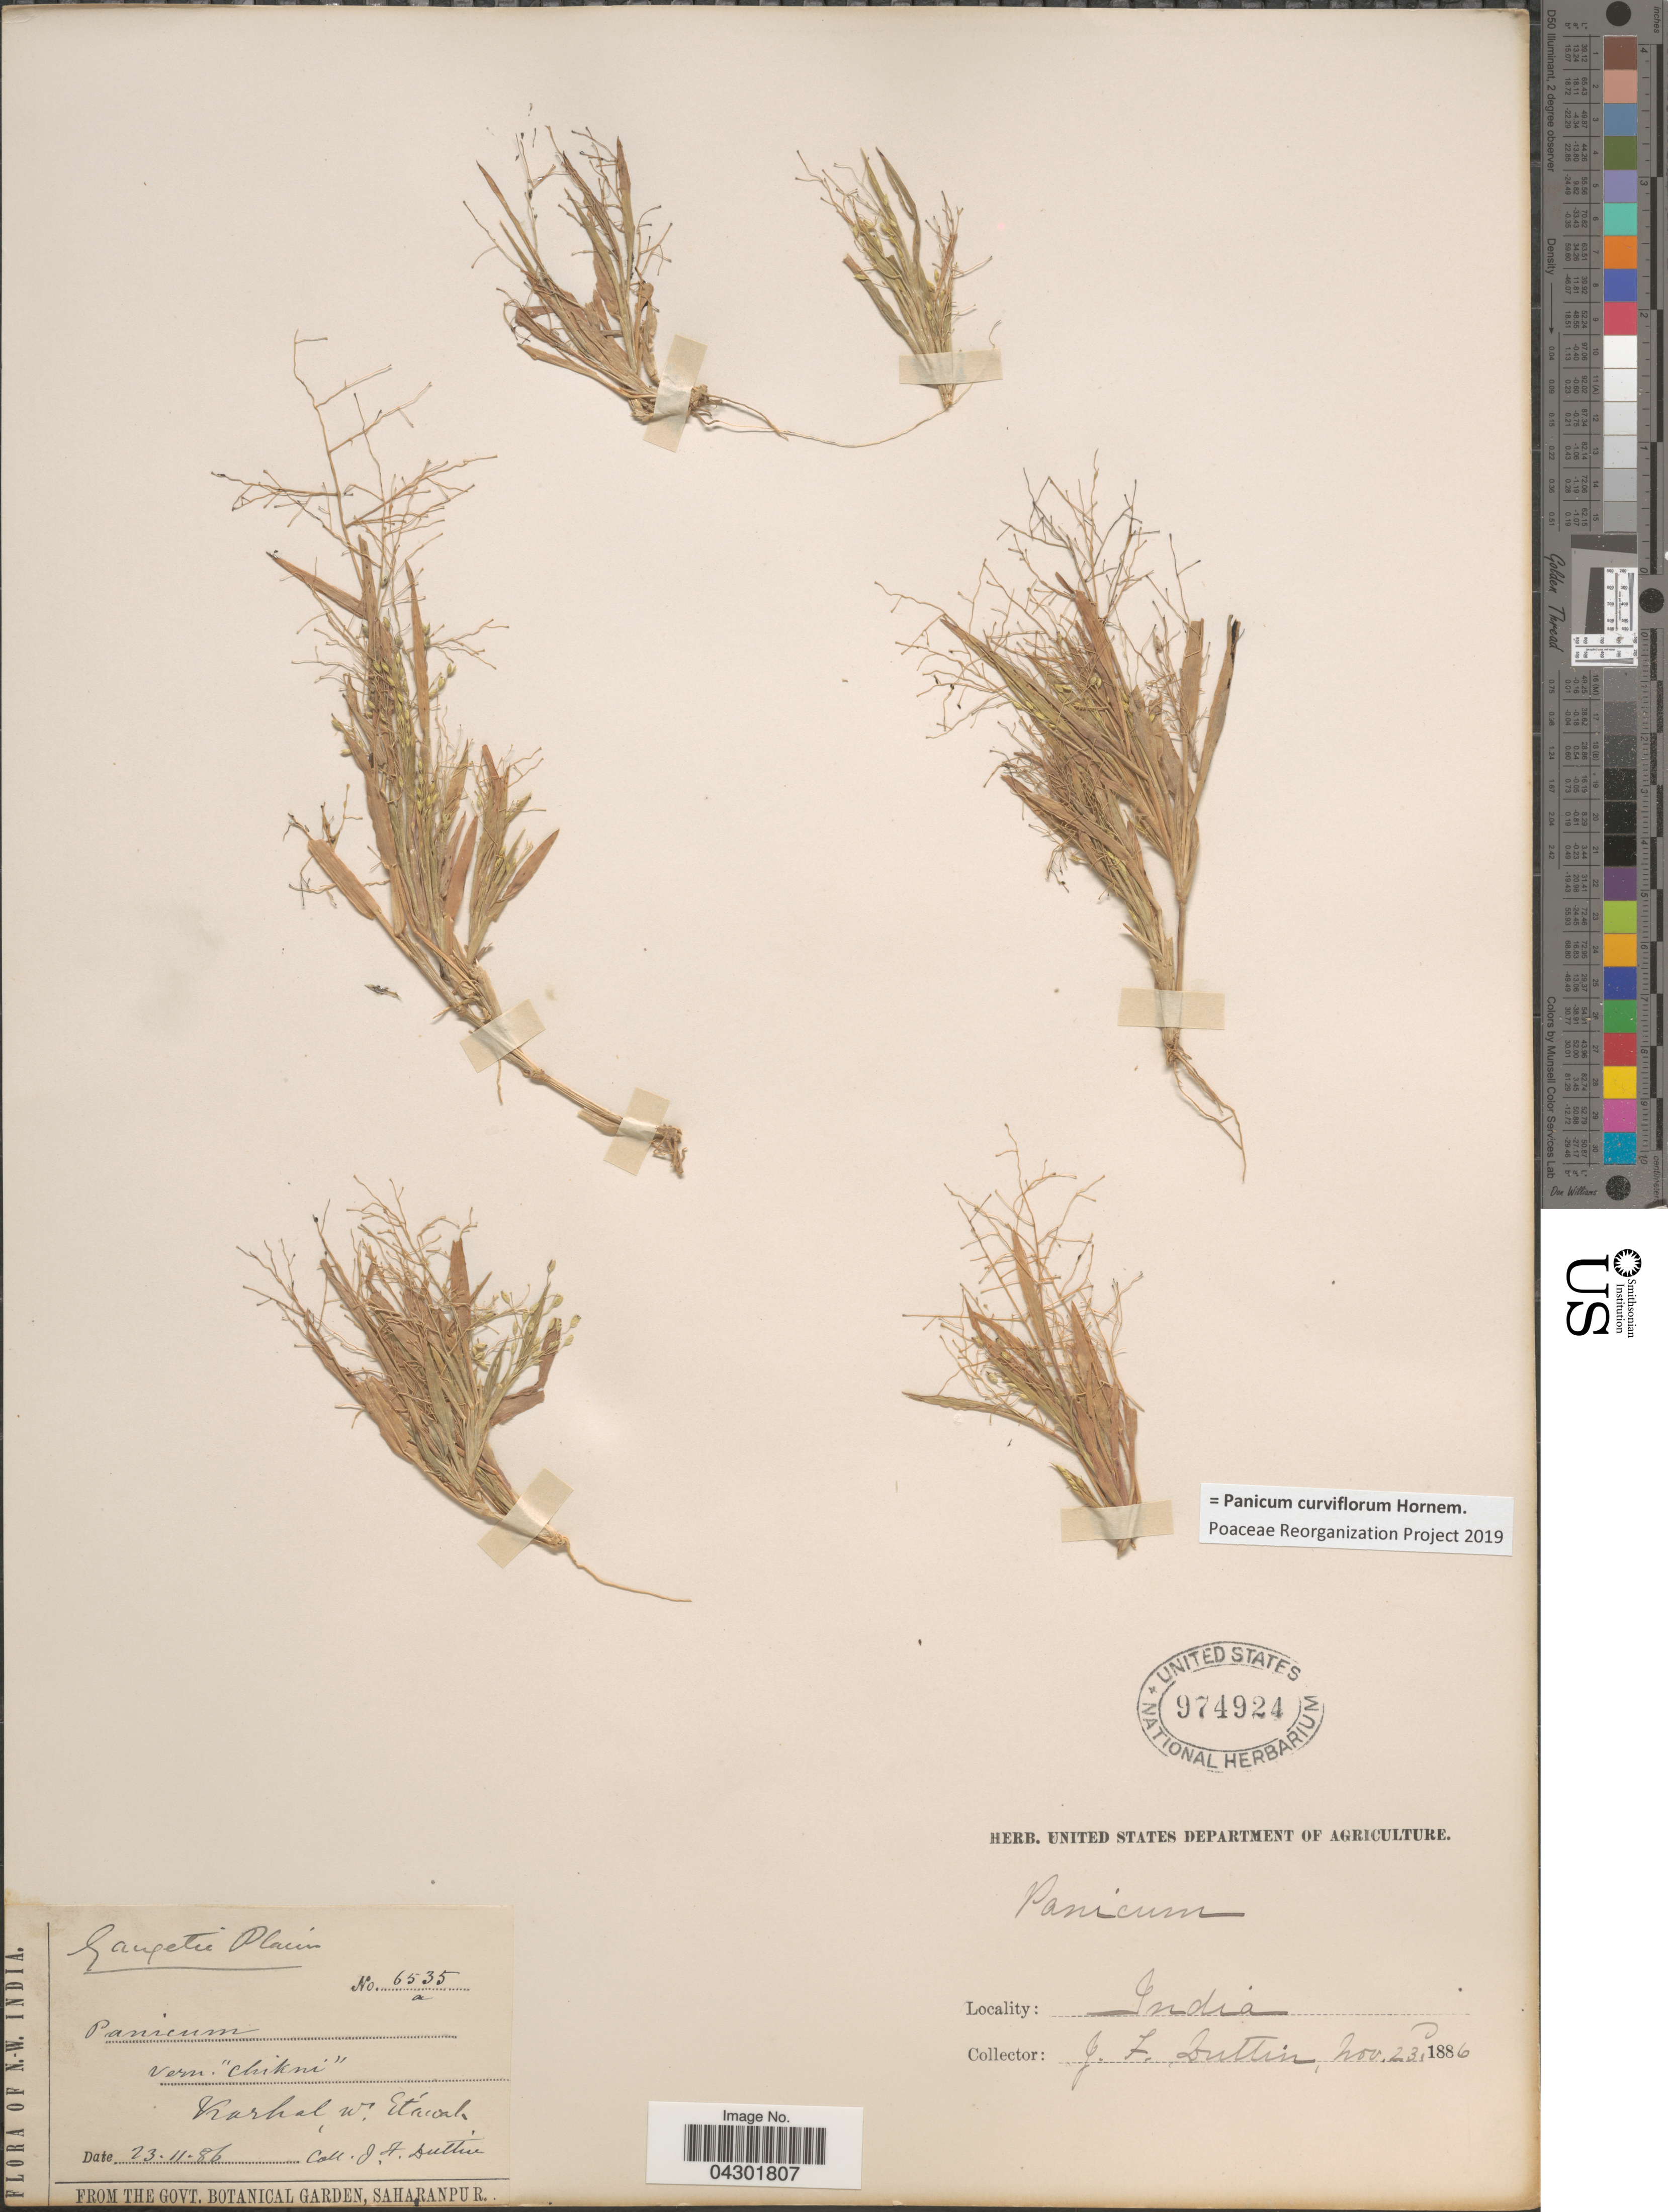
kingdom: Plantae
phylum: Tracheophyta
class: Liliopsida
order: Poales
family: Poaceae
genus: Panicum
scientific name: Panicum curviflorum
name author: Hornem.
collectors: J. F. Duthie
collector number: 6535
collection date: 1886-11-23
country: India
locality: N.W. India. Gangetic Plain. Karhal w. Etáwah.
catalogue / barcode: US 974924